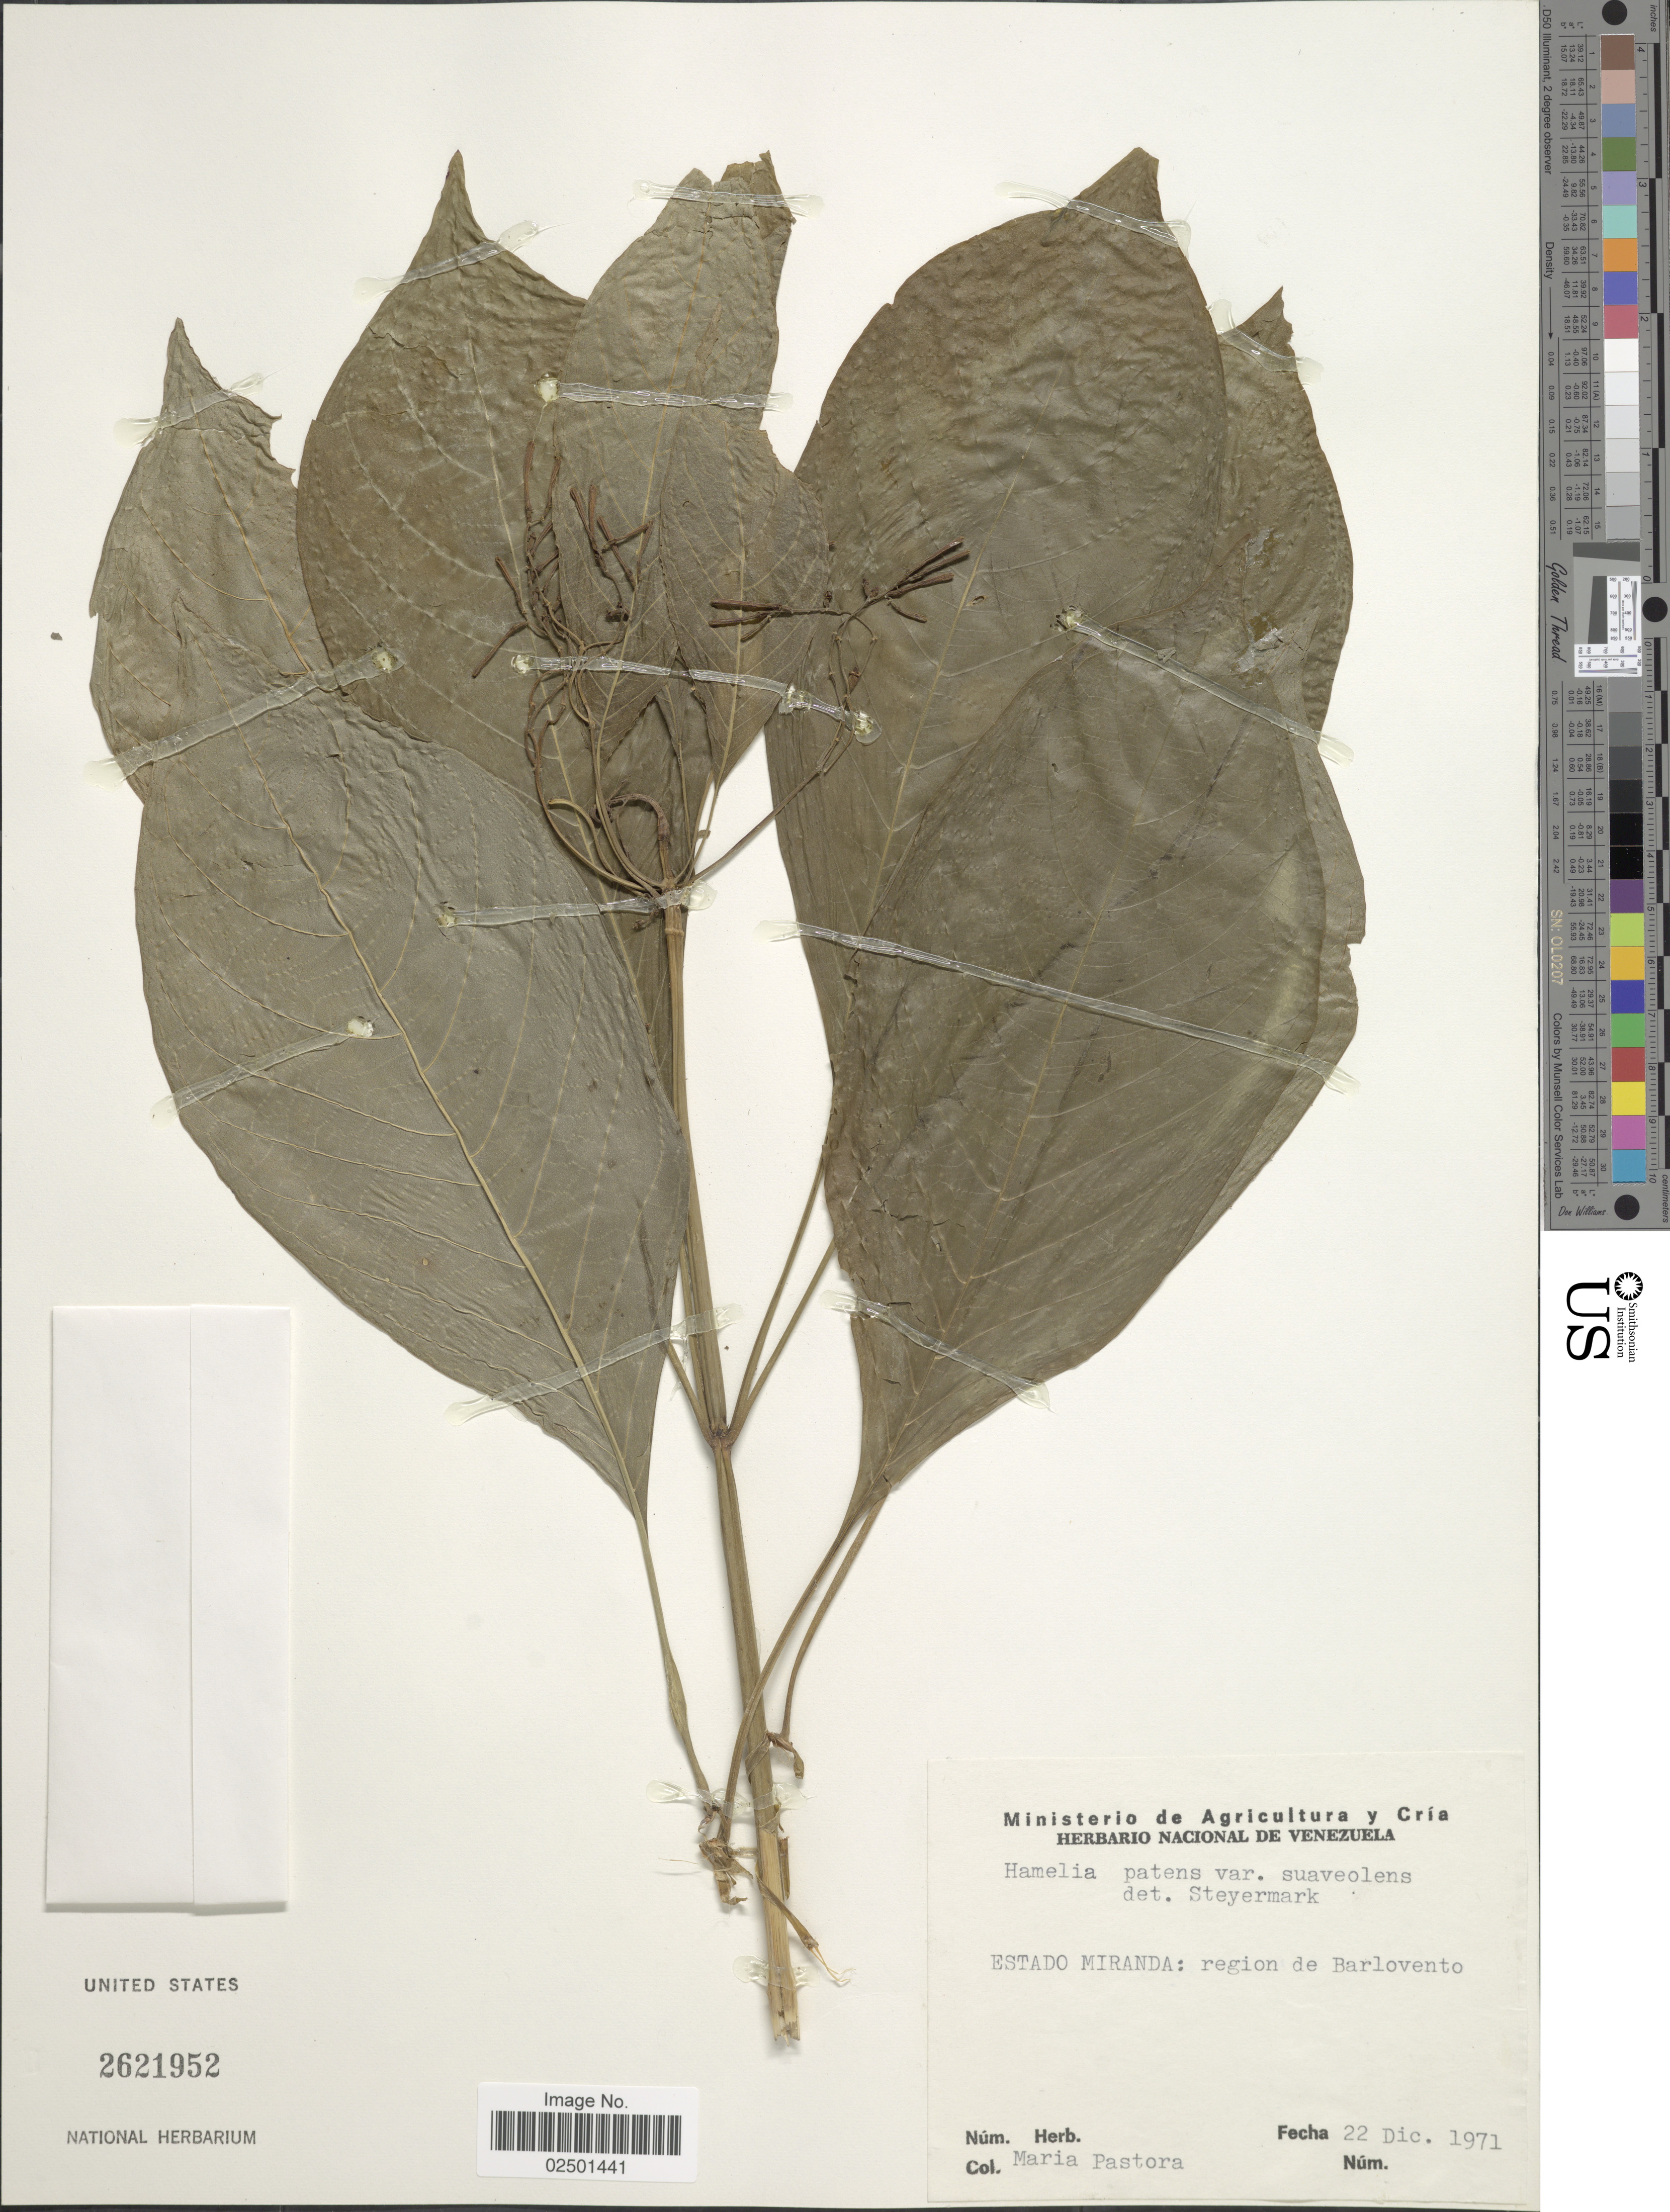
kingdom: Plantae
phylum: Tracheophyta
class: Magnoliopsida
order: Gentianales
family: Rubiaceae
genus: Hamelia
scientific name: Hamelia patens var. glabra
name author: Oerst.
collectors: M. Pastora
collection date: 1971-12-22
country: Venezuela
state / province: Miranda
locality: Region de Barlovento.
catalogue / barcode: US 2621952